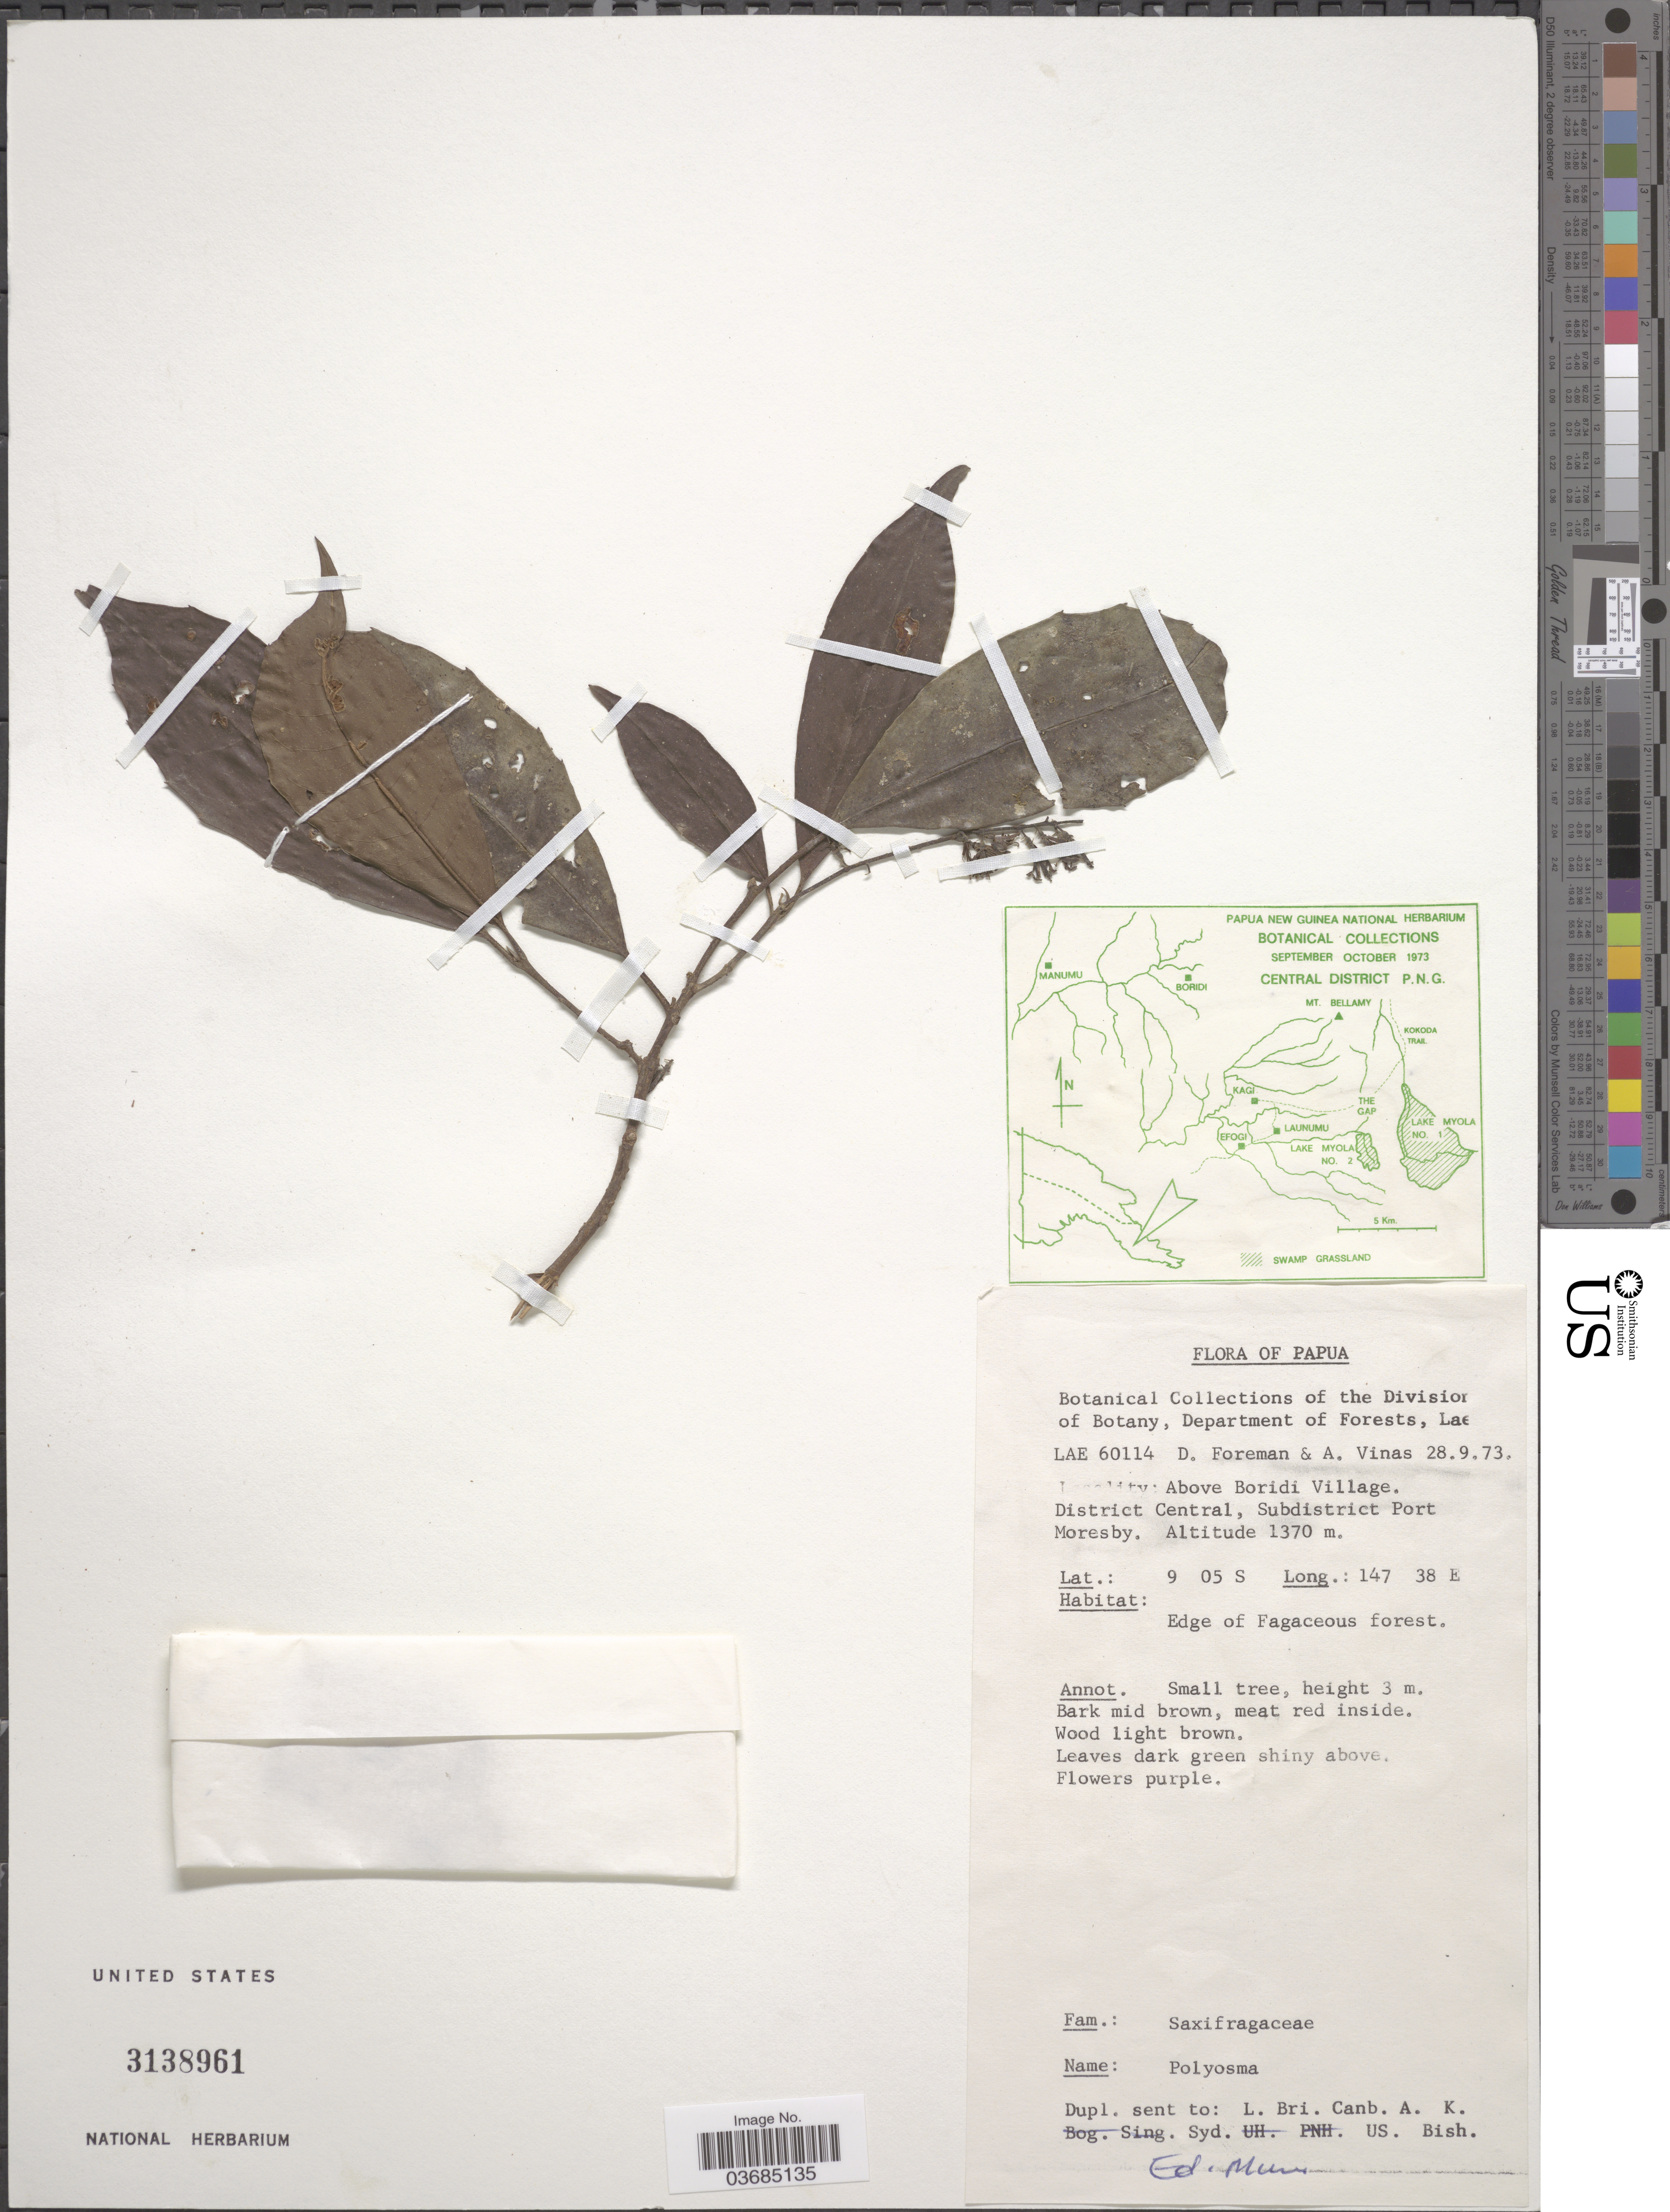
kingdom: Plantae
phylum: Tracheophyta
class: Magnoliopsida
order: Escalloniales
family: Escalloniaceae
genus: Polyosma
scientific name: Polyosma sp.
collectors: D. Forman & A. Vinas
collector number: LAE 60114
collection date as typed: Transcribed d/m/y: 28/9/73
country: Papua New Guinea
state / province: Central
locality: Papua. Above Boridi Village. District Central, Subdistrict Port Moresby. Edge of Fagaceous forest.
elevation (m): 1370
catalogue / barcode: US 3138961